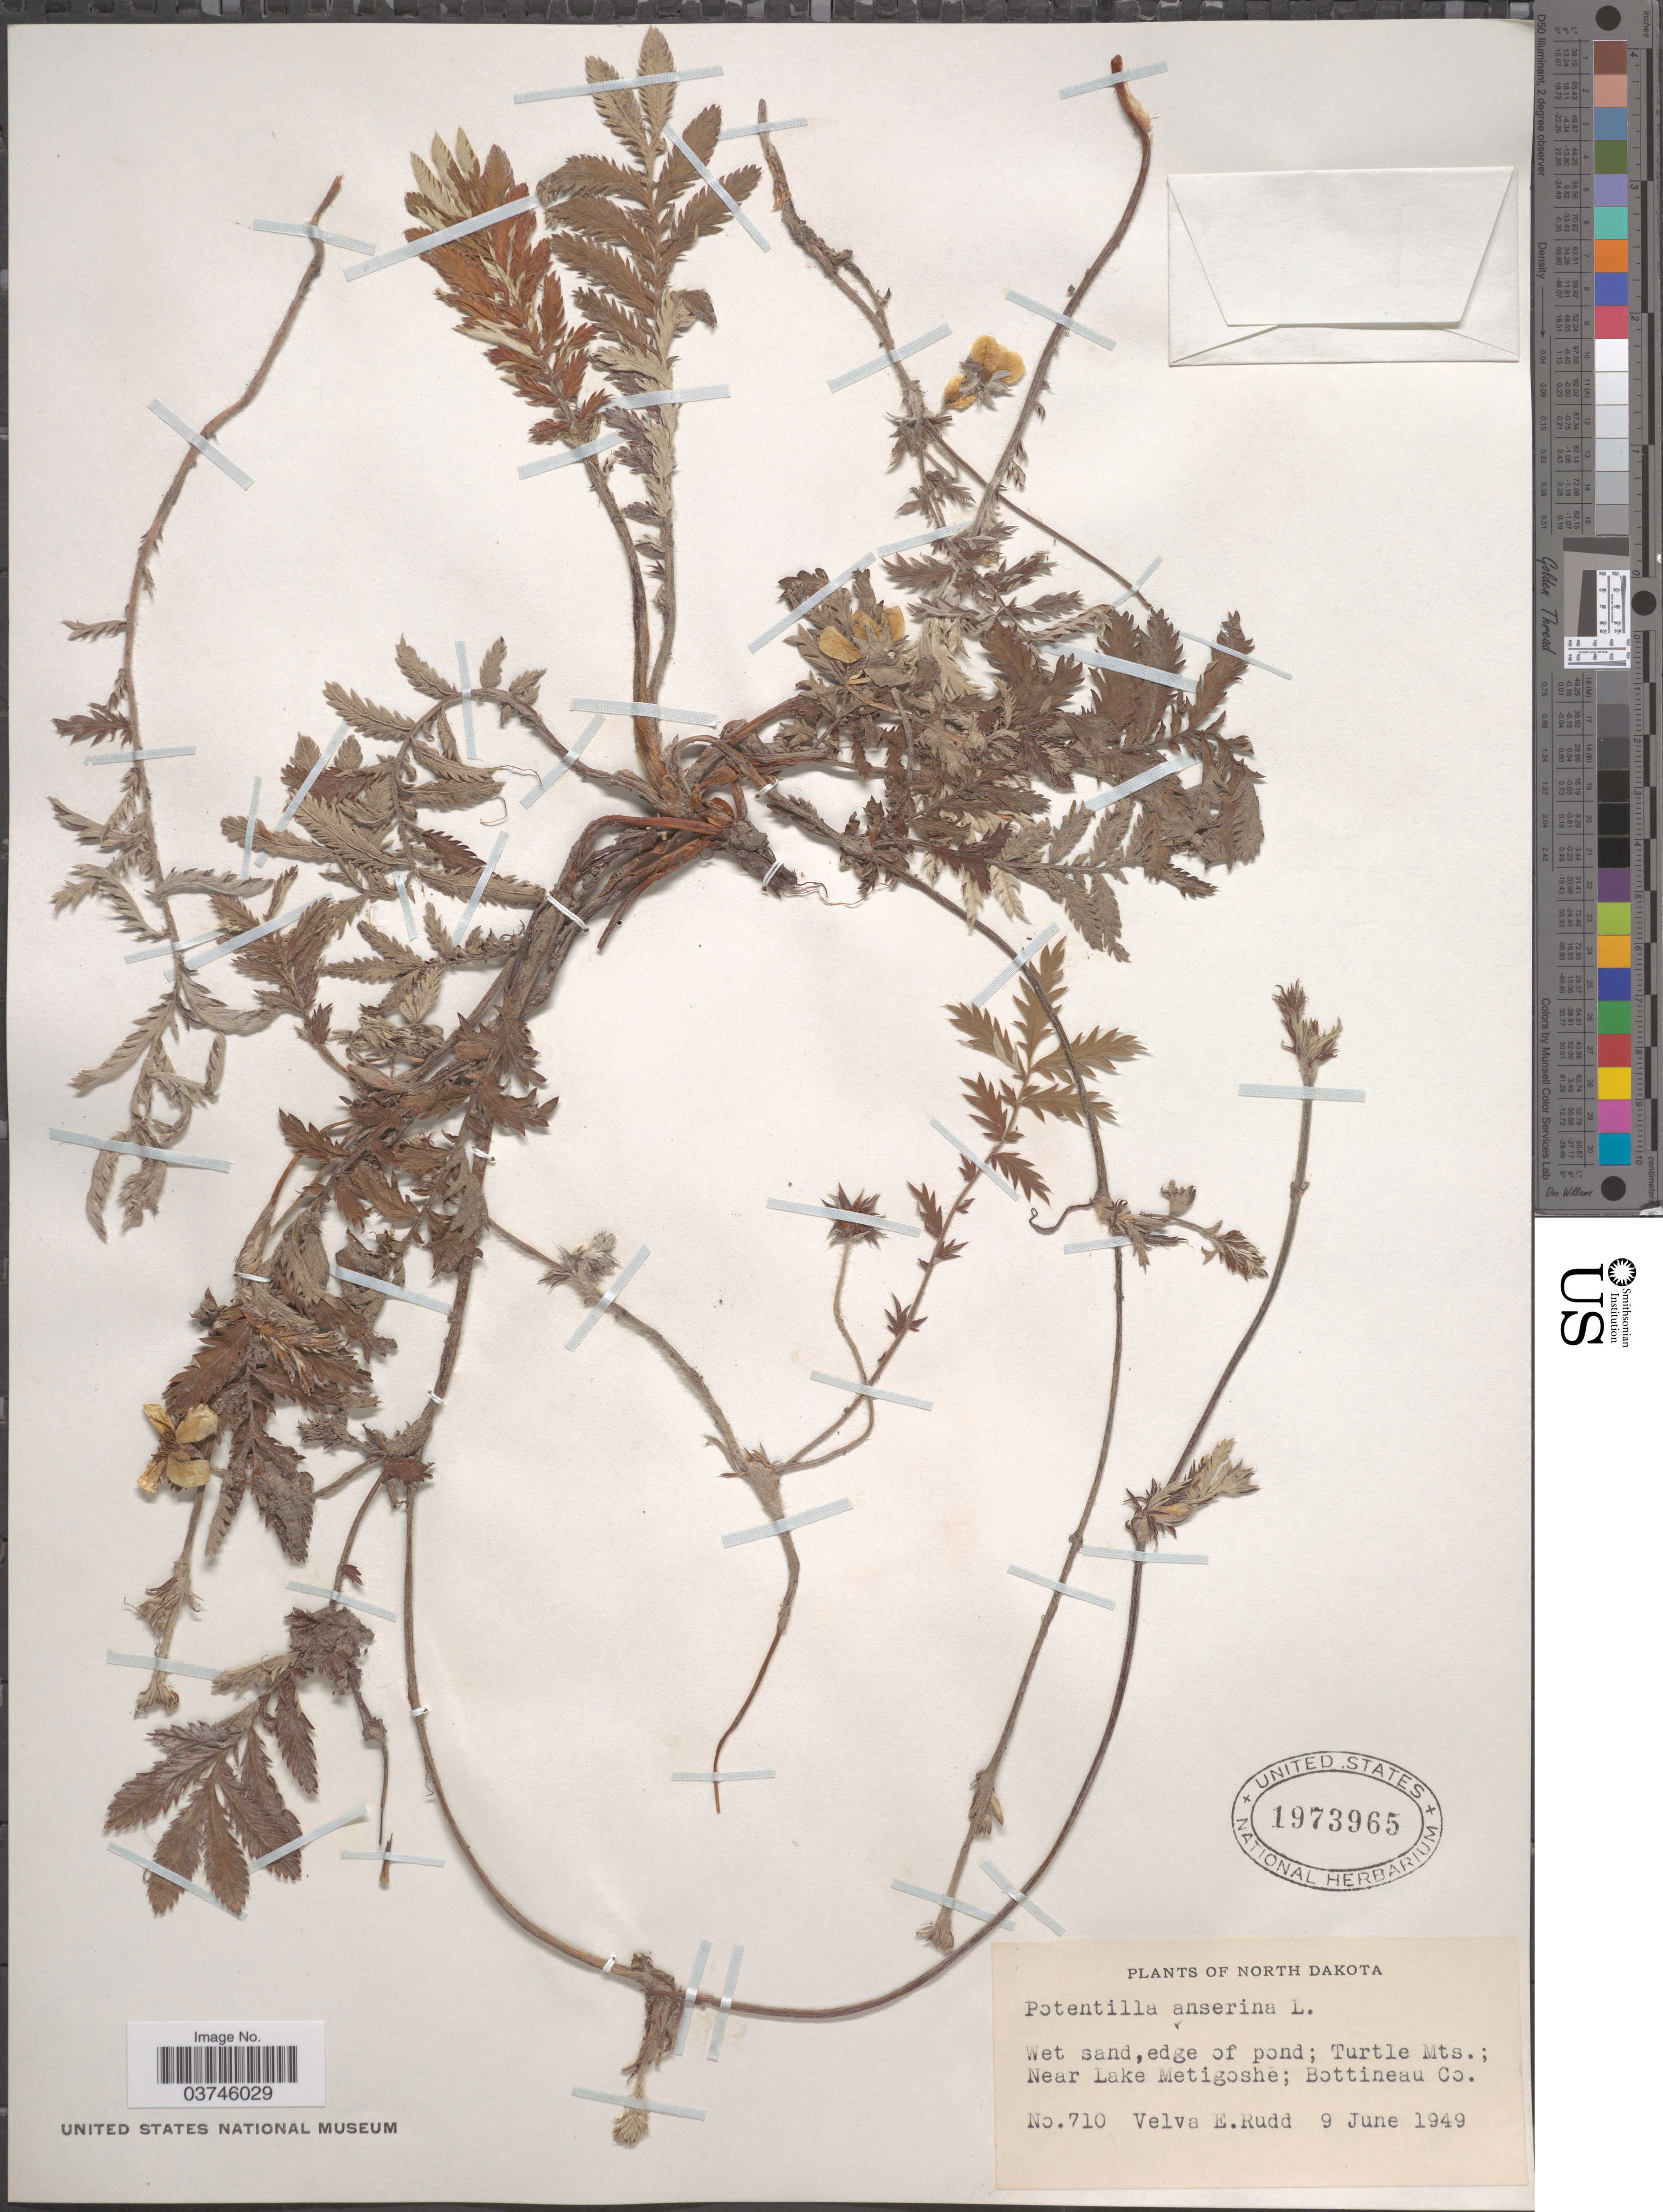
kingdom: Plantae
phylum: Tracheophyta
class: Magnoliopsida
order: Rosales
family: Rosaceae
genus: Argentina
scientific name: Argentina anserina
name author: (L.) Rydb.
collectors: V. E. Rudd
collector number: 710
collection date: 1949-06-09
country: United States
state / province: North Dakota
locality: Edge of pond; Turtle Mts.; Near Lake Metigoshe; Bottineau Co.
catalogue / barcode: US 1973965